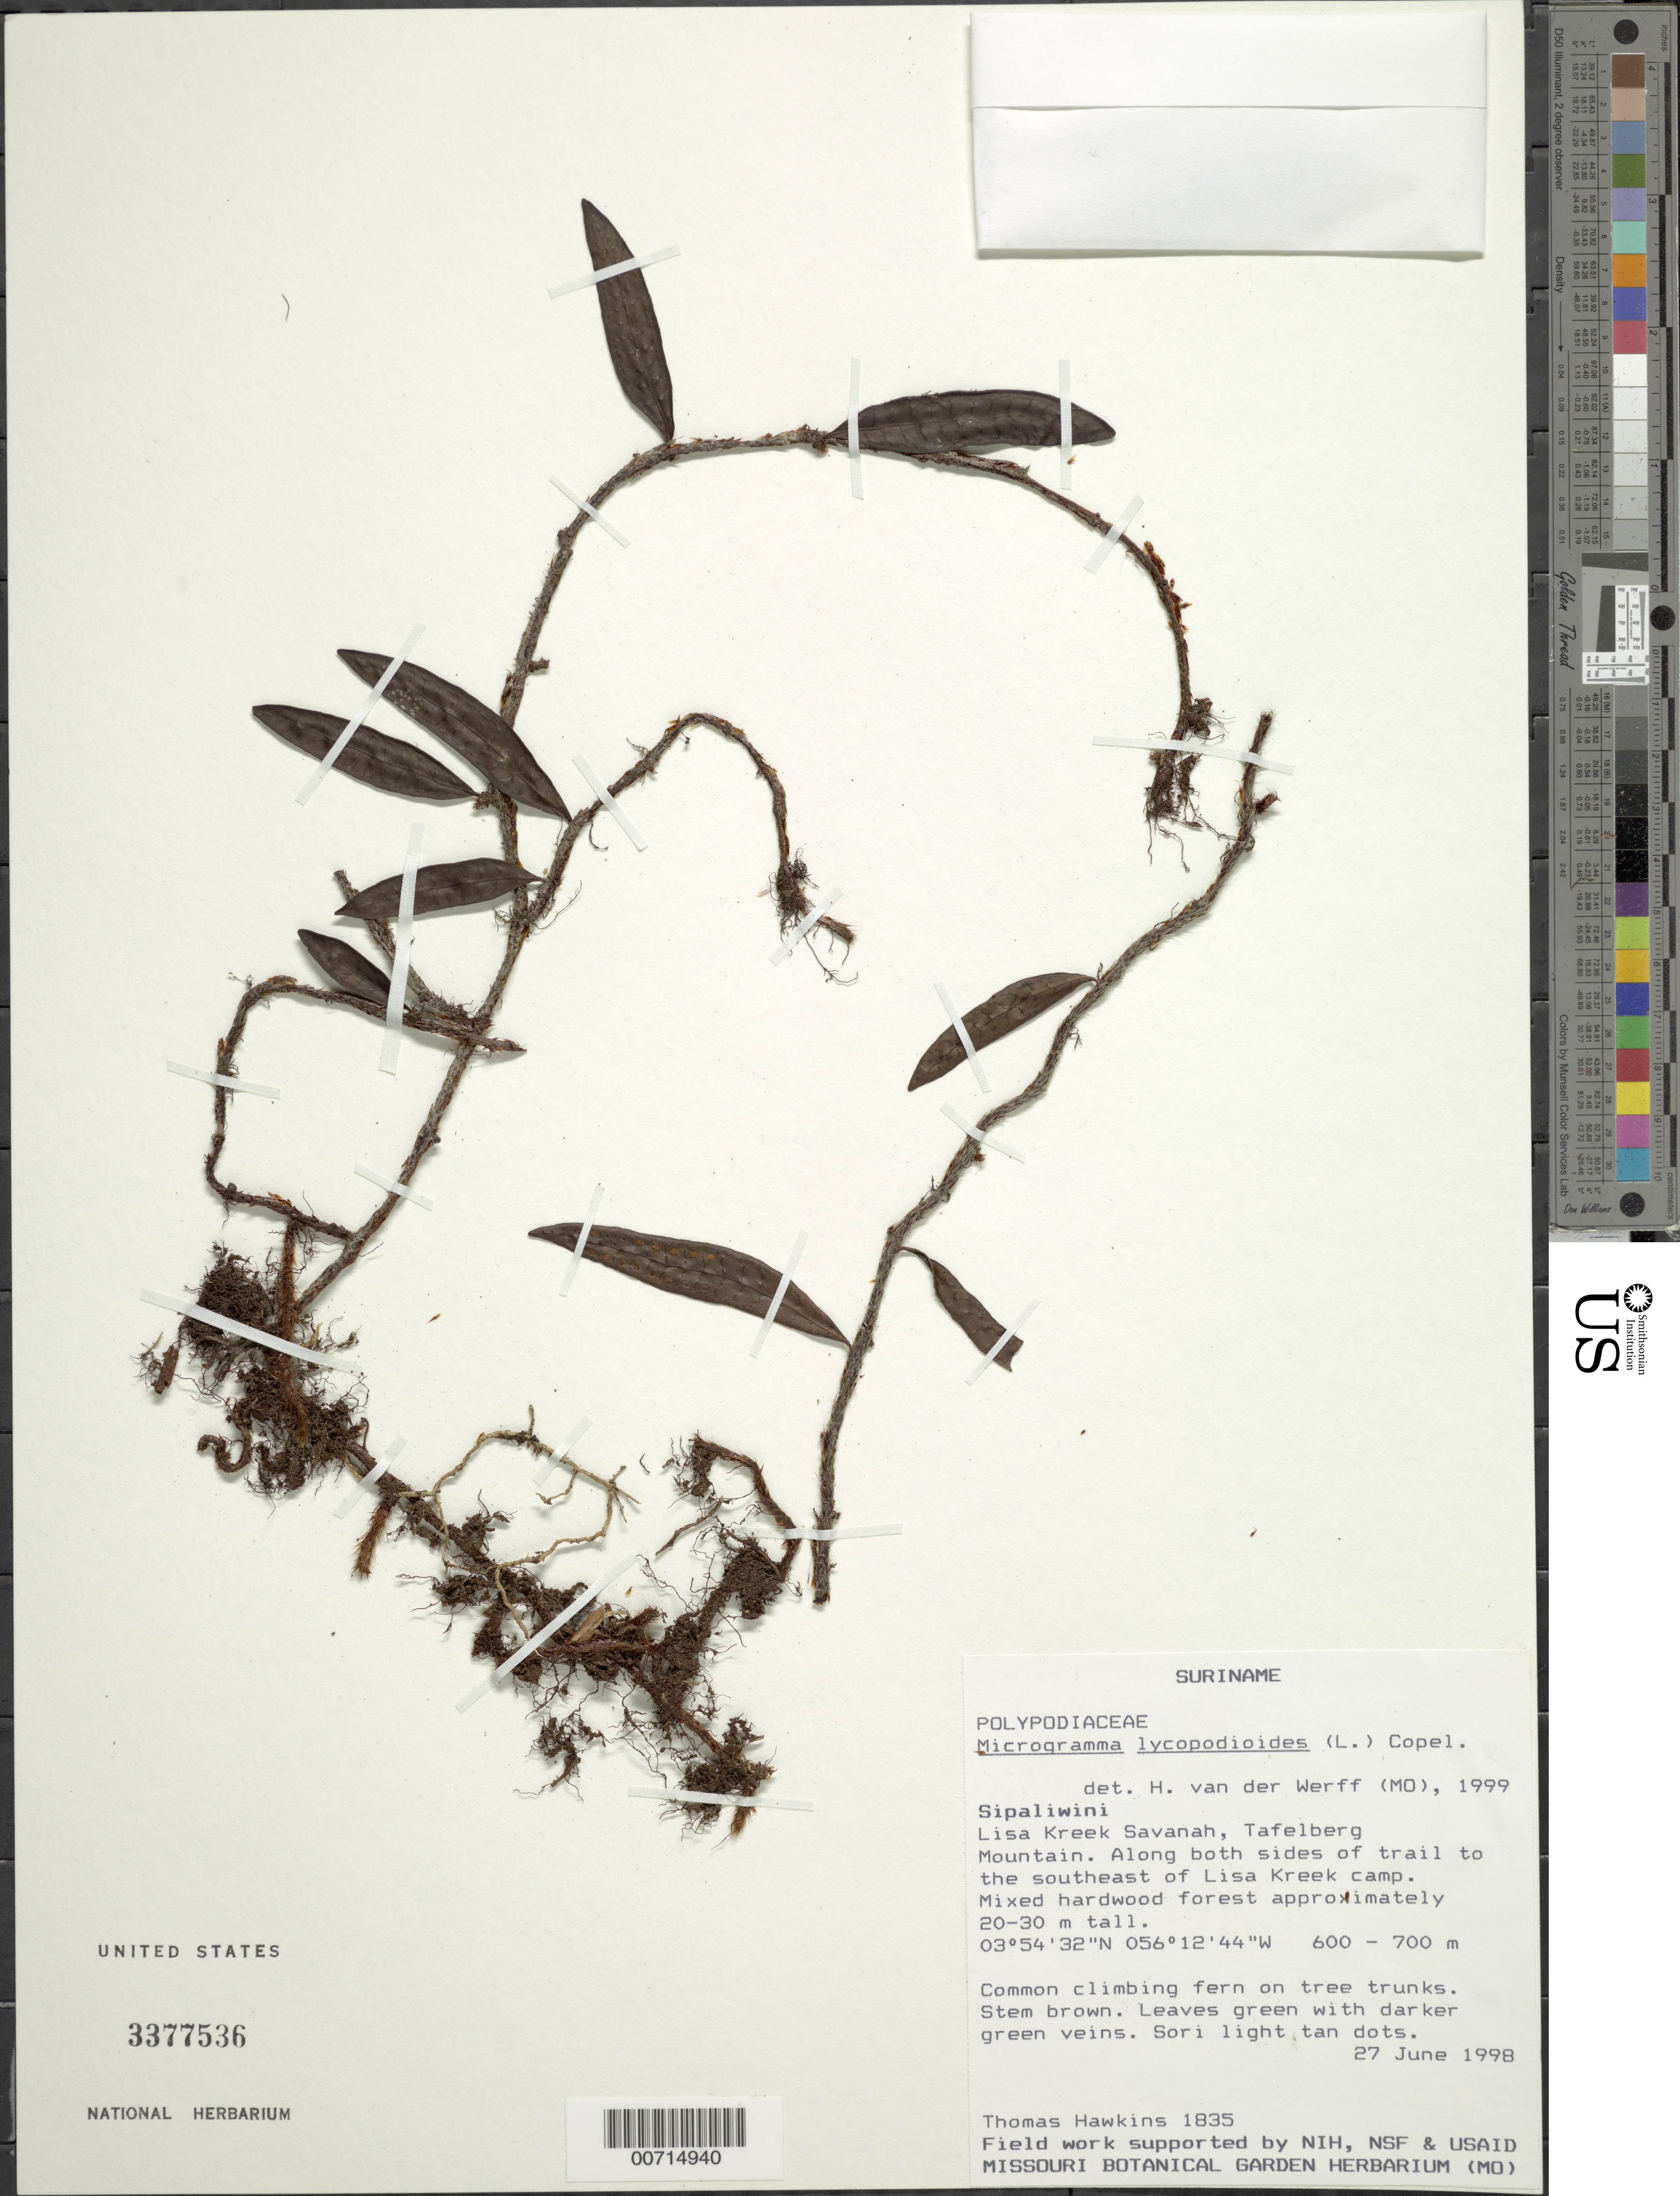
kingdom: Plantae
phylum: Tracheophyta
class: Polypodiopsida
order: Polypodiales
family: Polypodiaceae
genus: Microgramma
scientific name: Microgramma lycopodioides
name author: (L.) Copel.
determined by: van der Werff, H., (MO), Missouri Botanical Garden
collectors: T. Hawkins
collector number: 1835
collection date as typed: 27-Jun-98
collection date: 1998-06-27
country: Suriname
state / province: Sipaliwini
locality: Tafelberg (Table Mountain), Lisa Kreek Savanna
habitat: Mixed hardwood forest, 20-40 m high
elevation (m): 600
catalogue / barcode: US 3377536